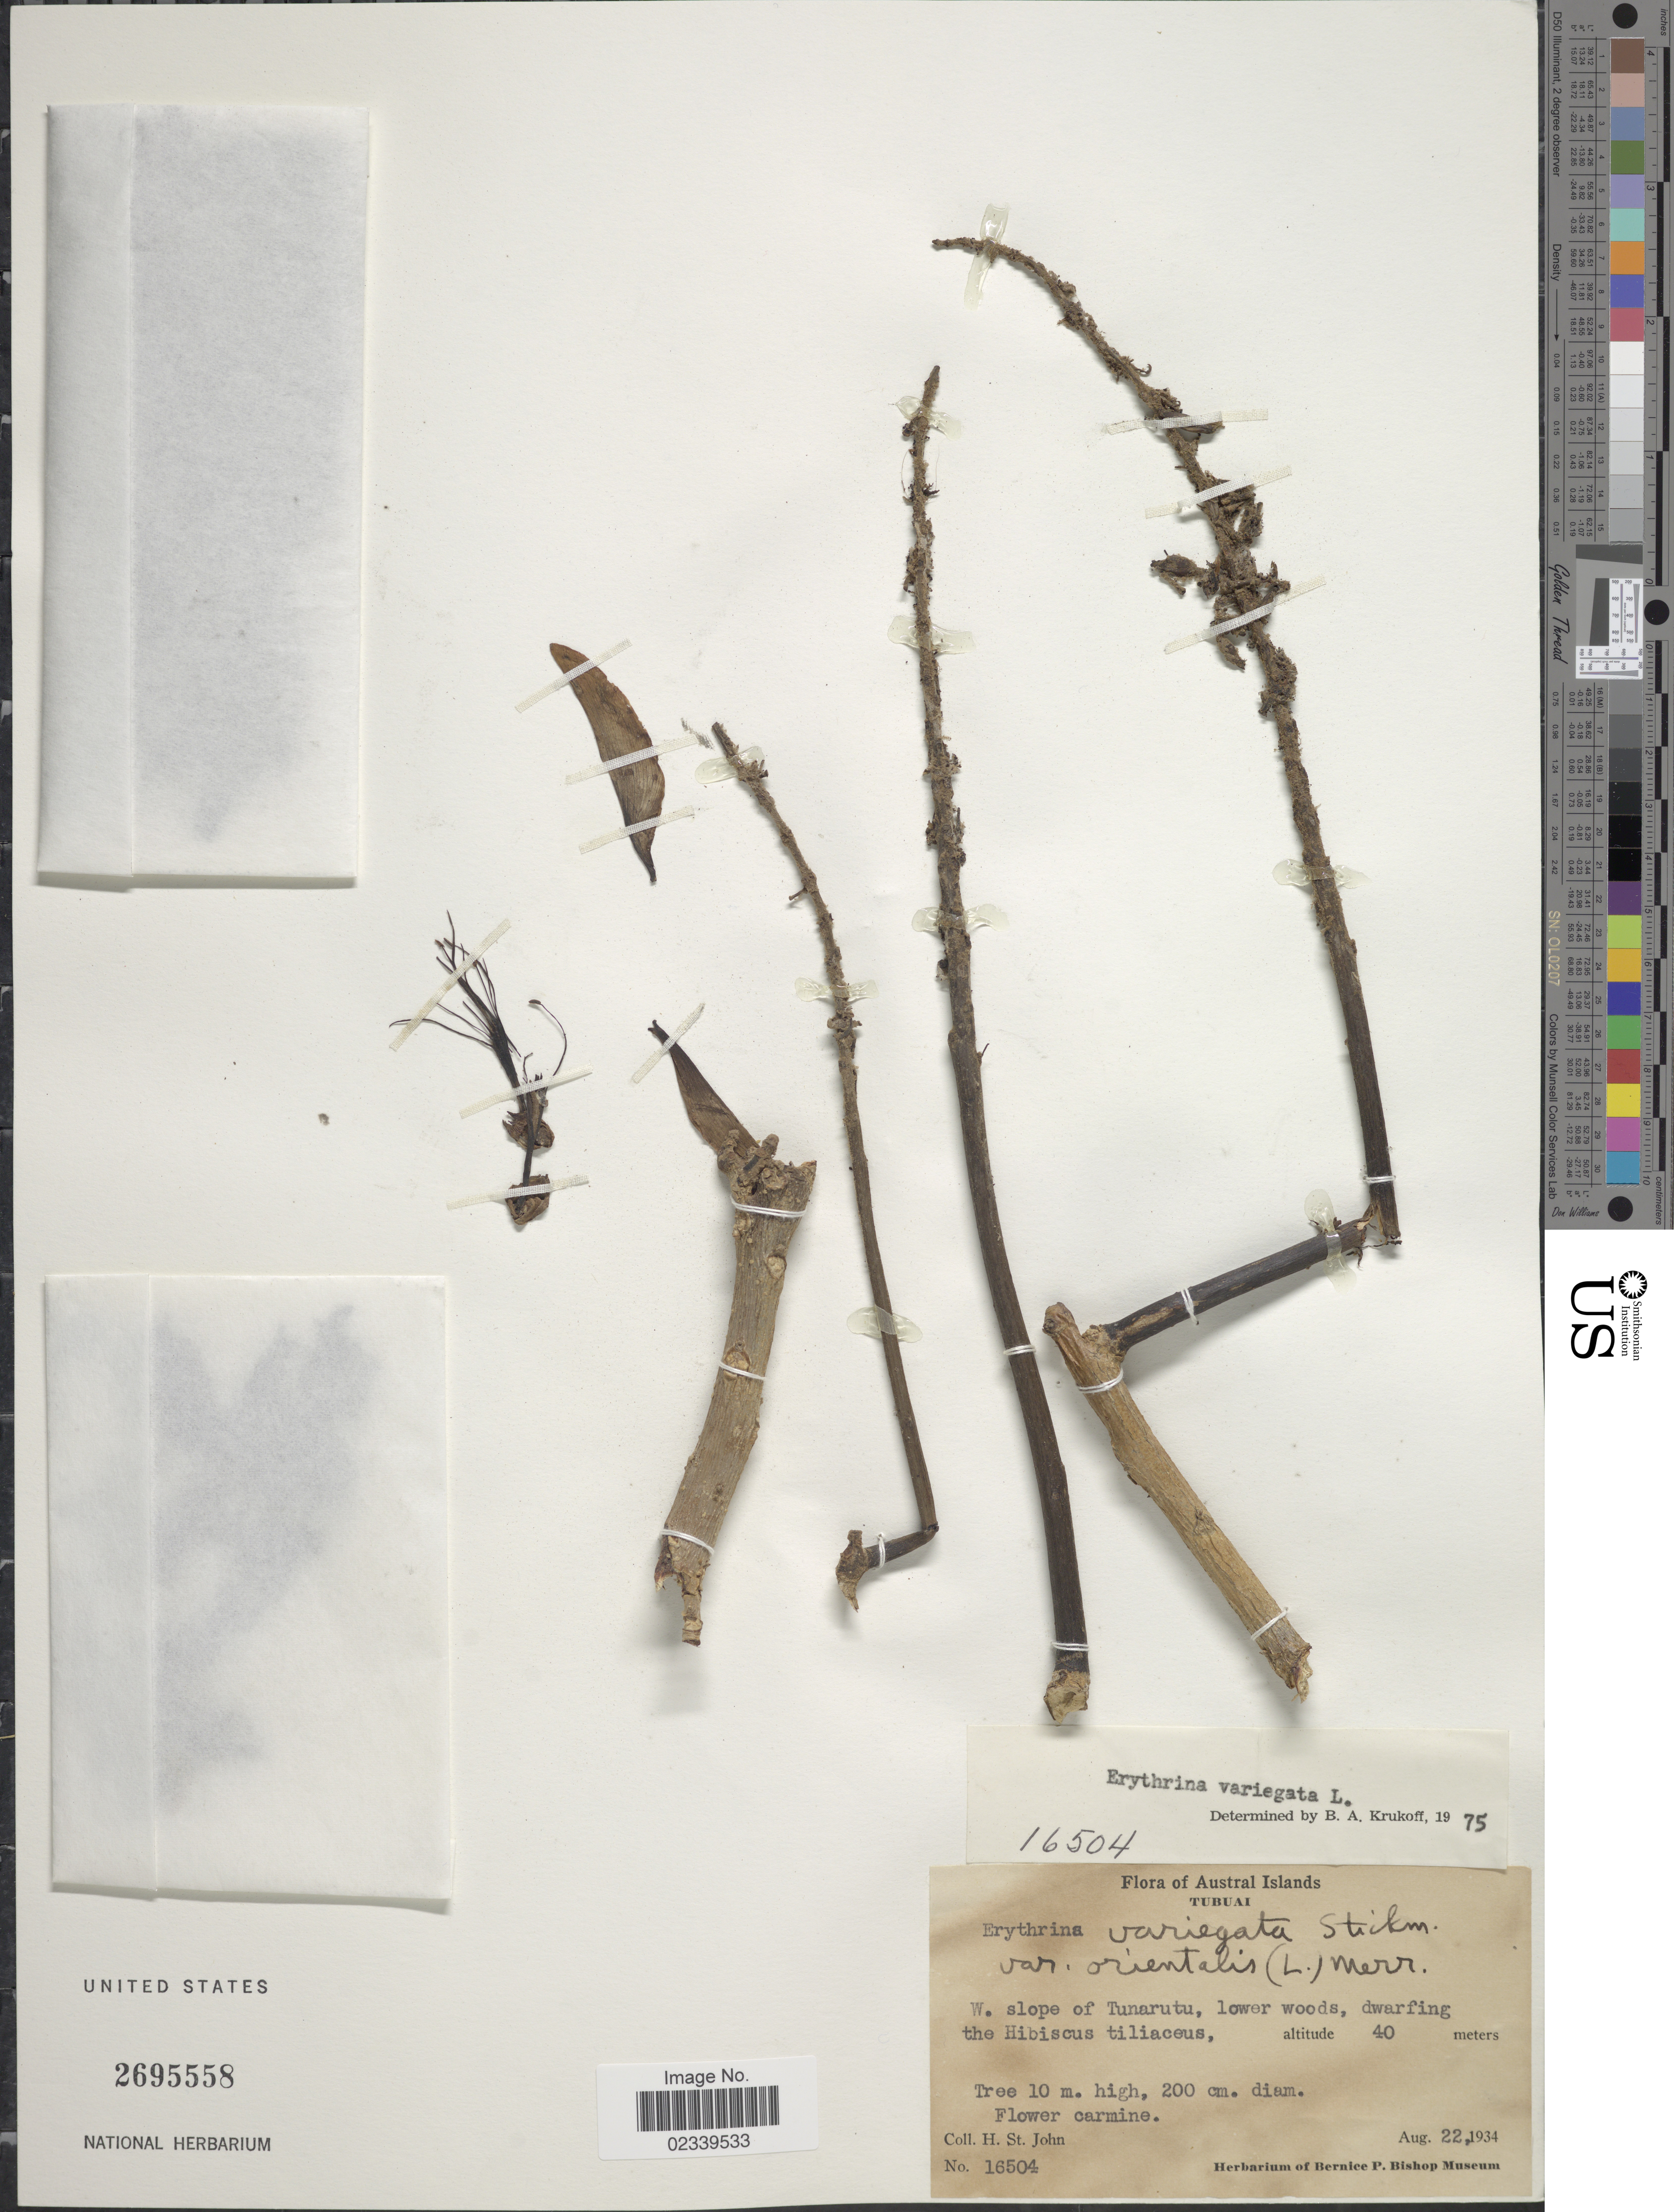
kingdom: Plantae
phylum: Tracheophyta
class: Magnoliopsida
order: Fabales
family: Fabaceae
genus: Erythrina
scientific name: Erythrina variegata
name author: L.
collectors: H. St. John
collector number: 16504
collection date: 1934-08-22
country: French Polynesia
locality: Austral Islands, Tubuai, W. slope of Tunarutu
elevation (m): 40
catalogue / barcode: US 2695558